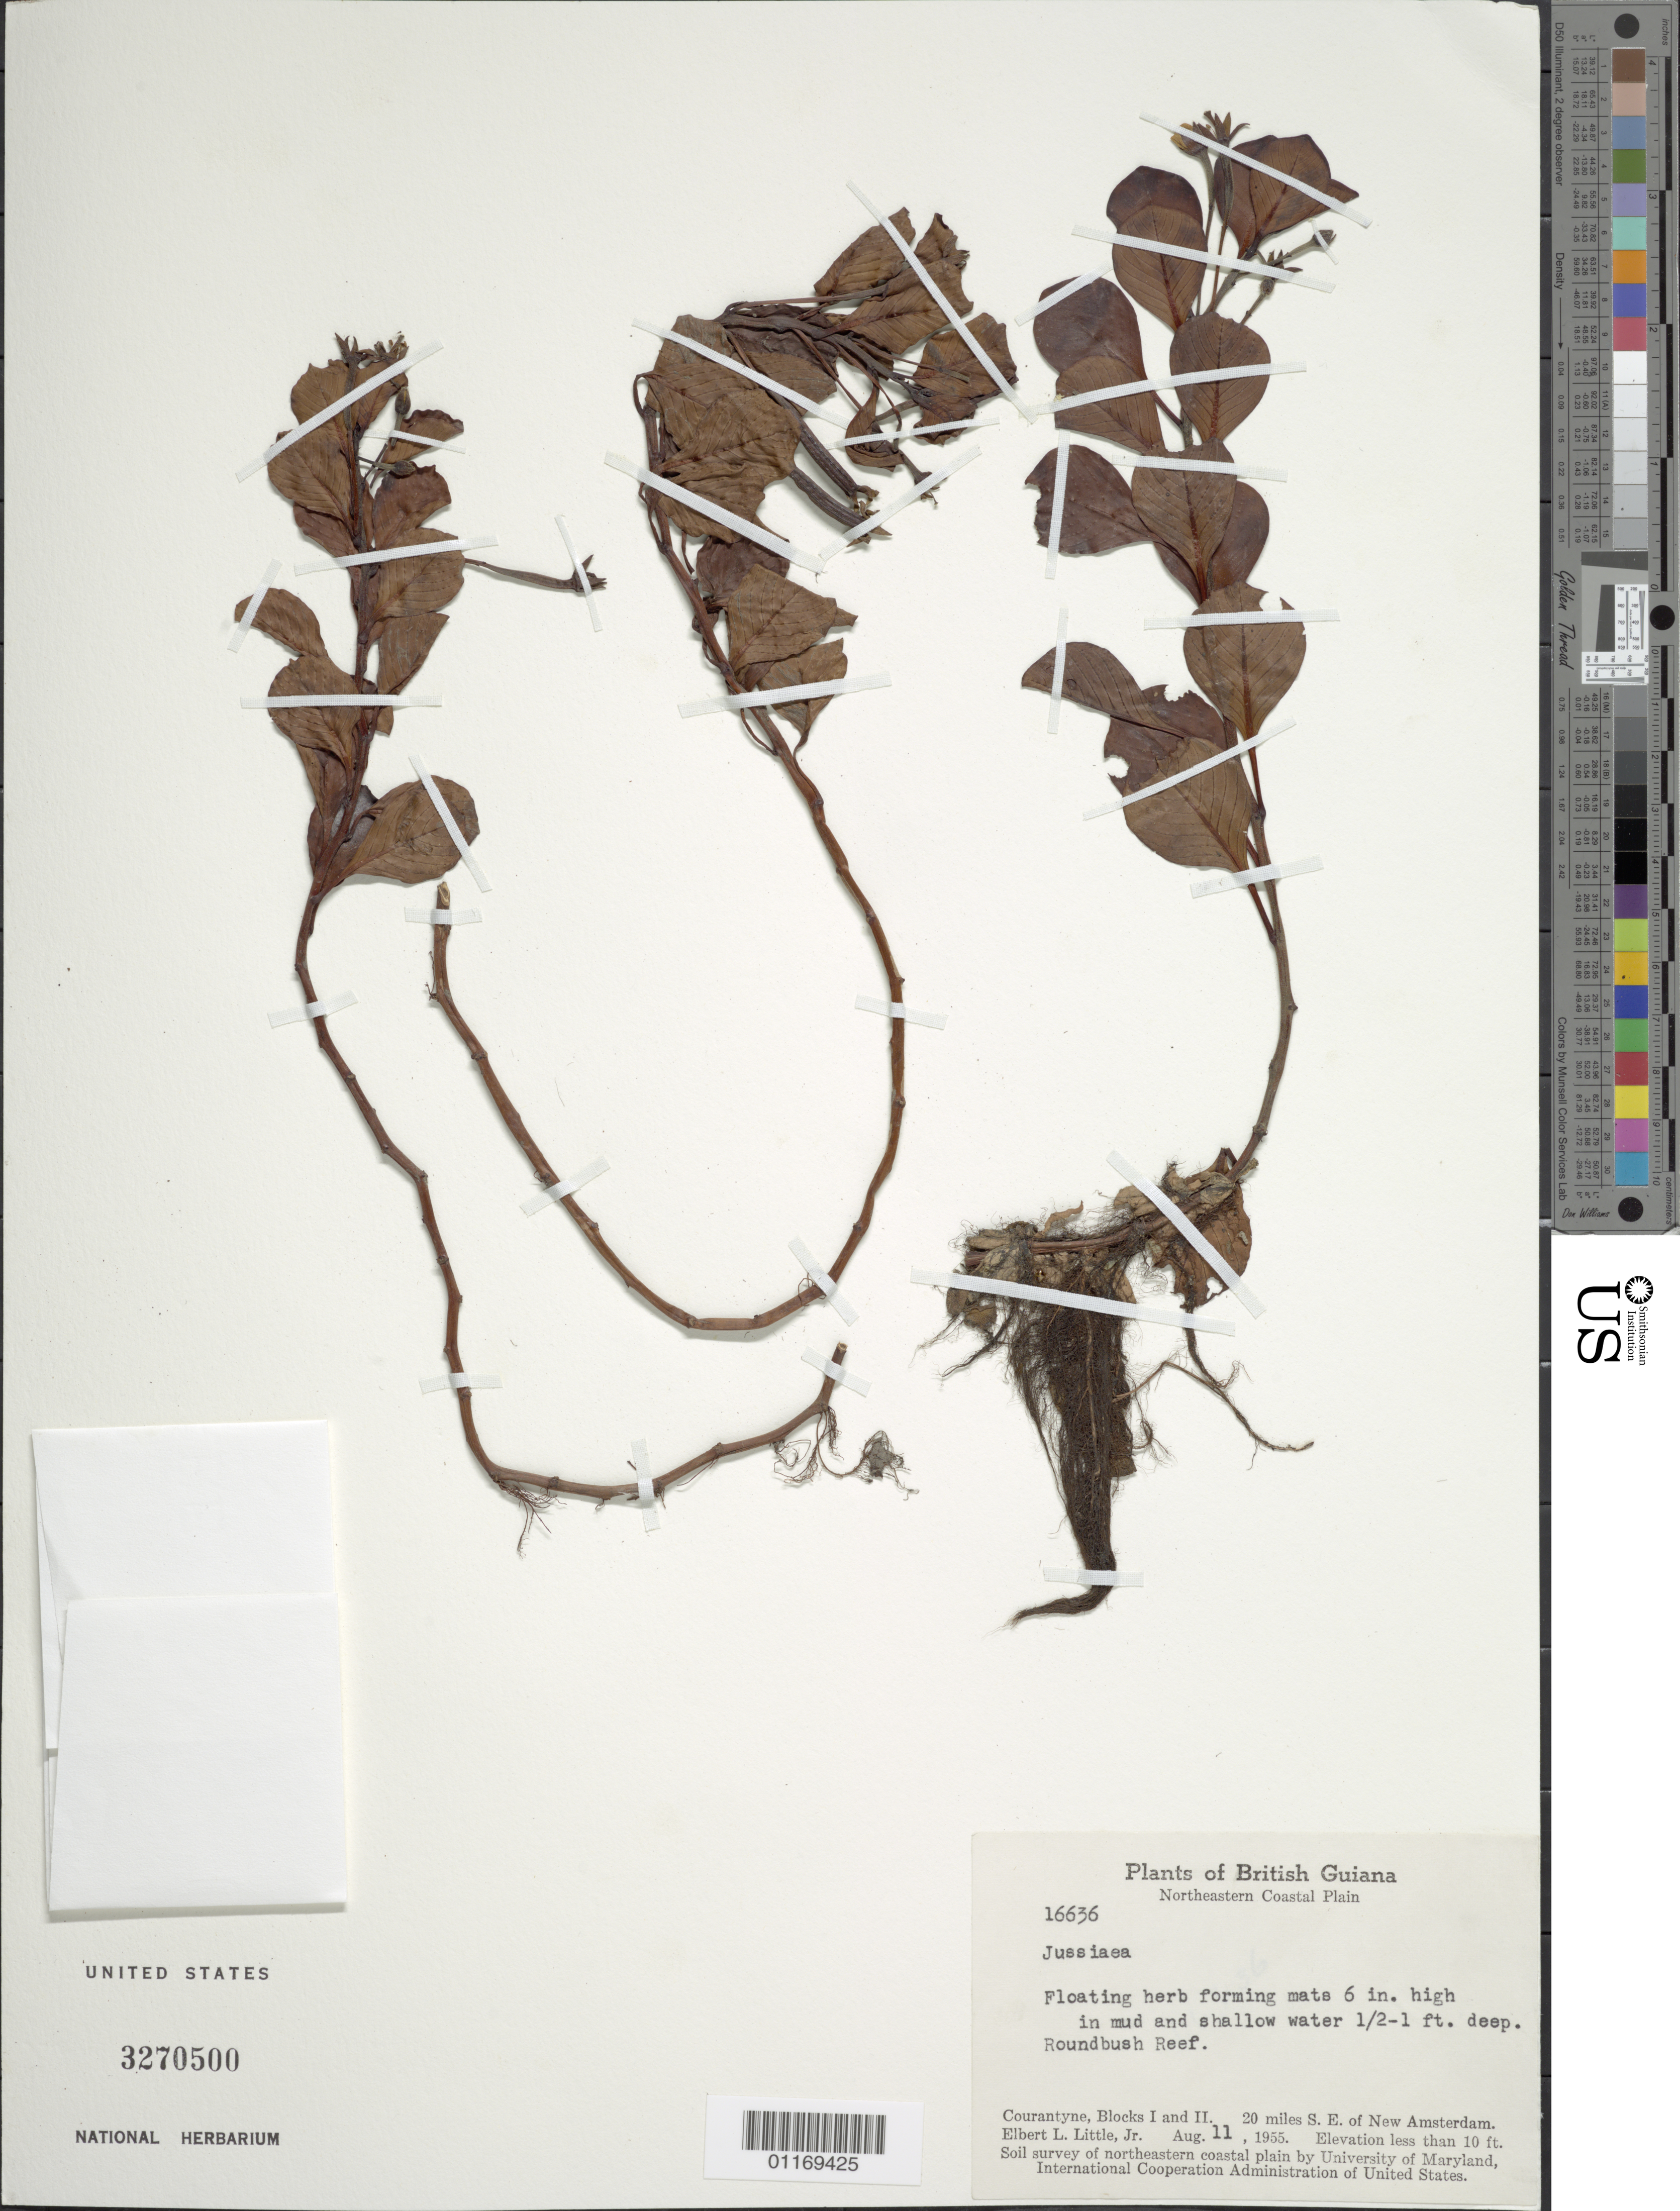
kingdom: Plantae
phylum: Tracheophyta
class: Magnoliopsida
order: Myrtales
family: Onagraceae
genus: Ludwigia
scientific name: Ludwigia sp.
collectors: E. L. Little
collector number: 16636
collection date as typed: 11-Aug-55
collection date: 1955-08-11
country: Guyana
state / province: E. Berbice-Corentyne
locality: Courantyne, Blocks I & II. 20 mi. SE of New Amsterdam, Roundbush Reef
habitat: In mud and shallow water (0.5-1.0 ft deep)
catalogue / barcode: US 3270500